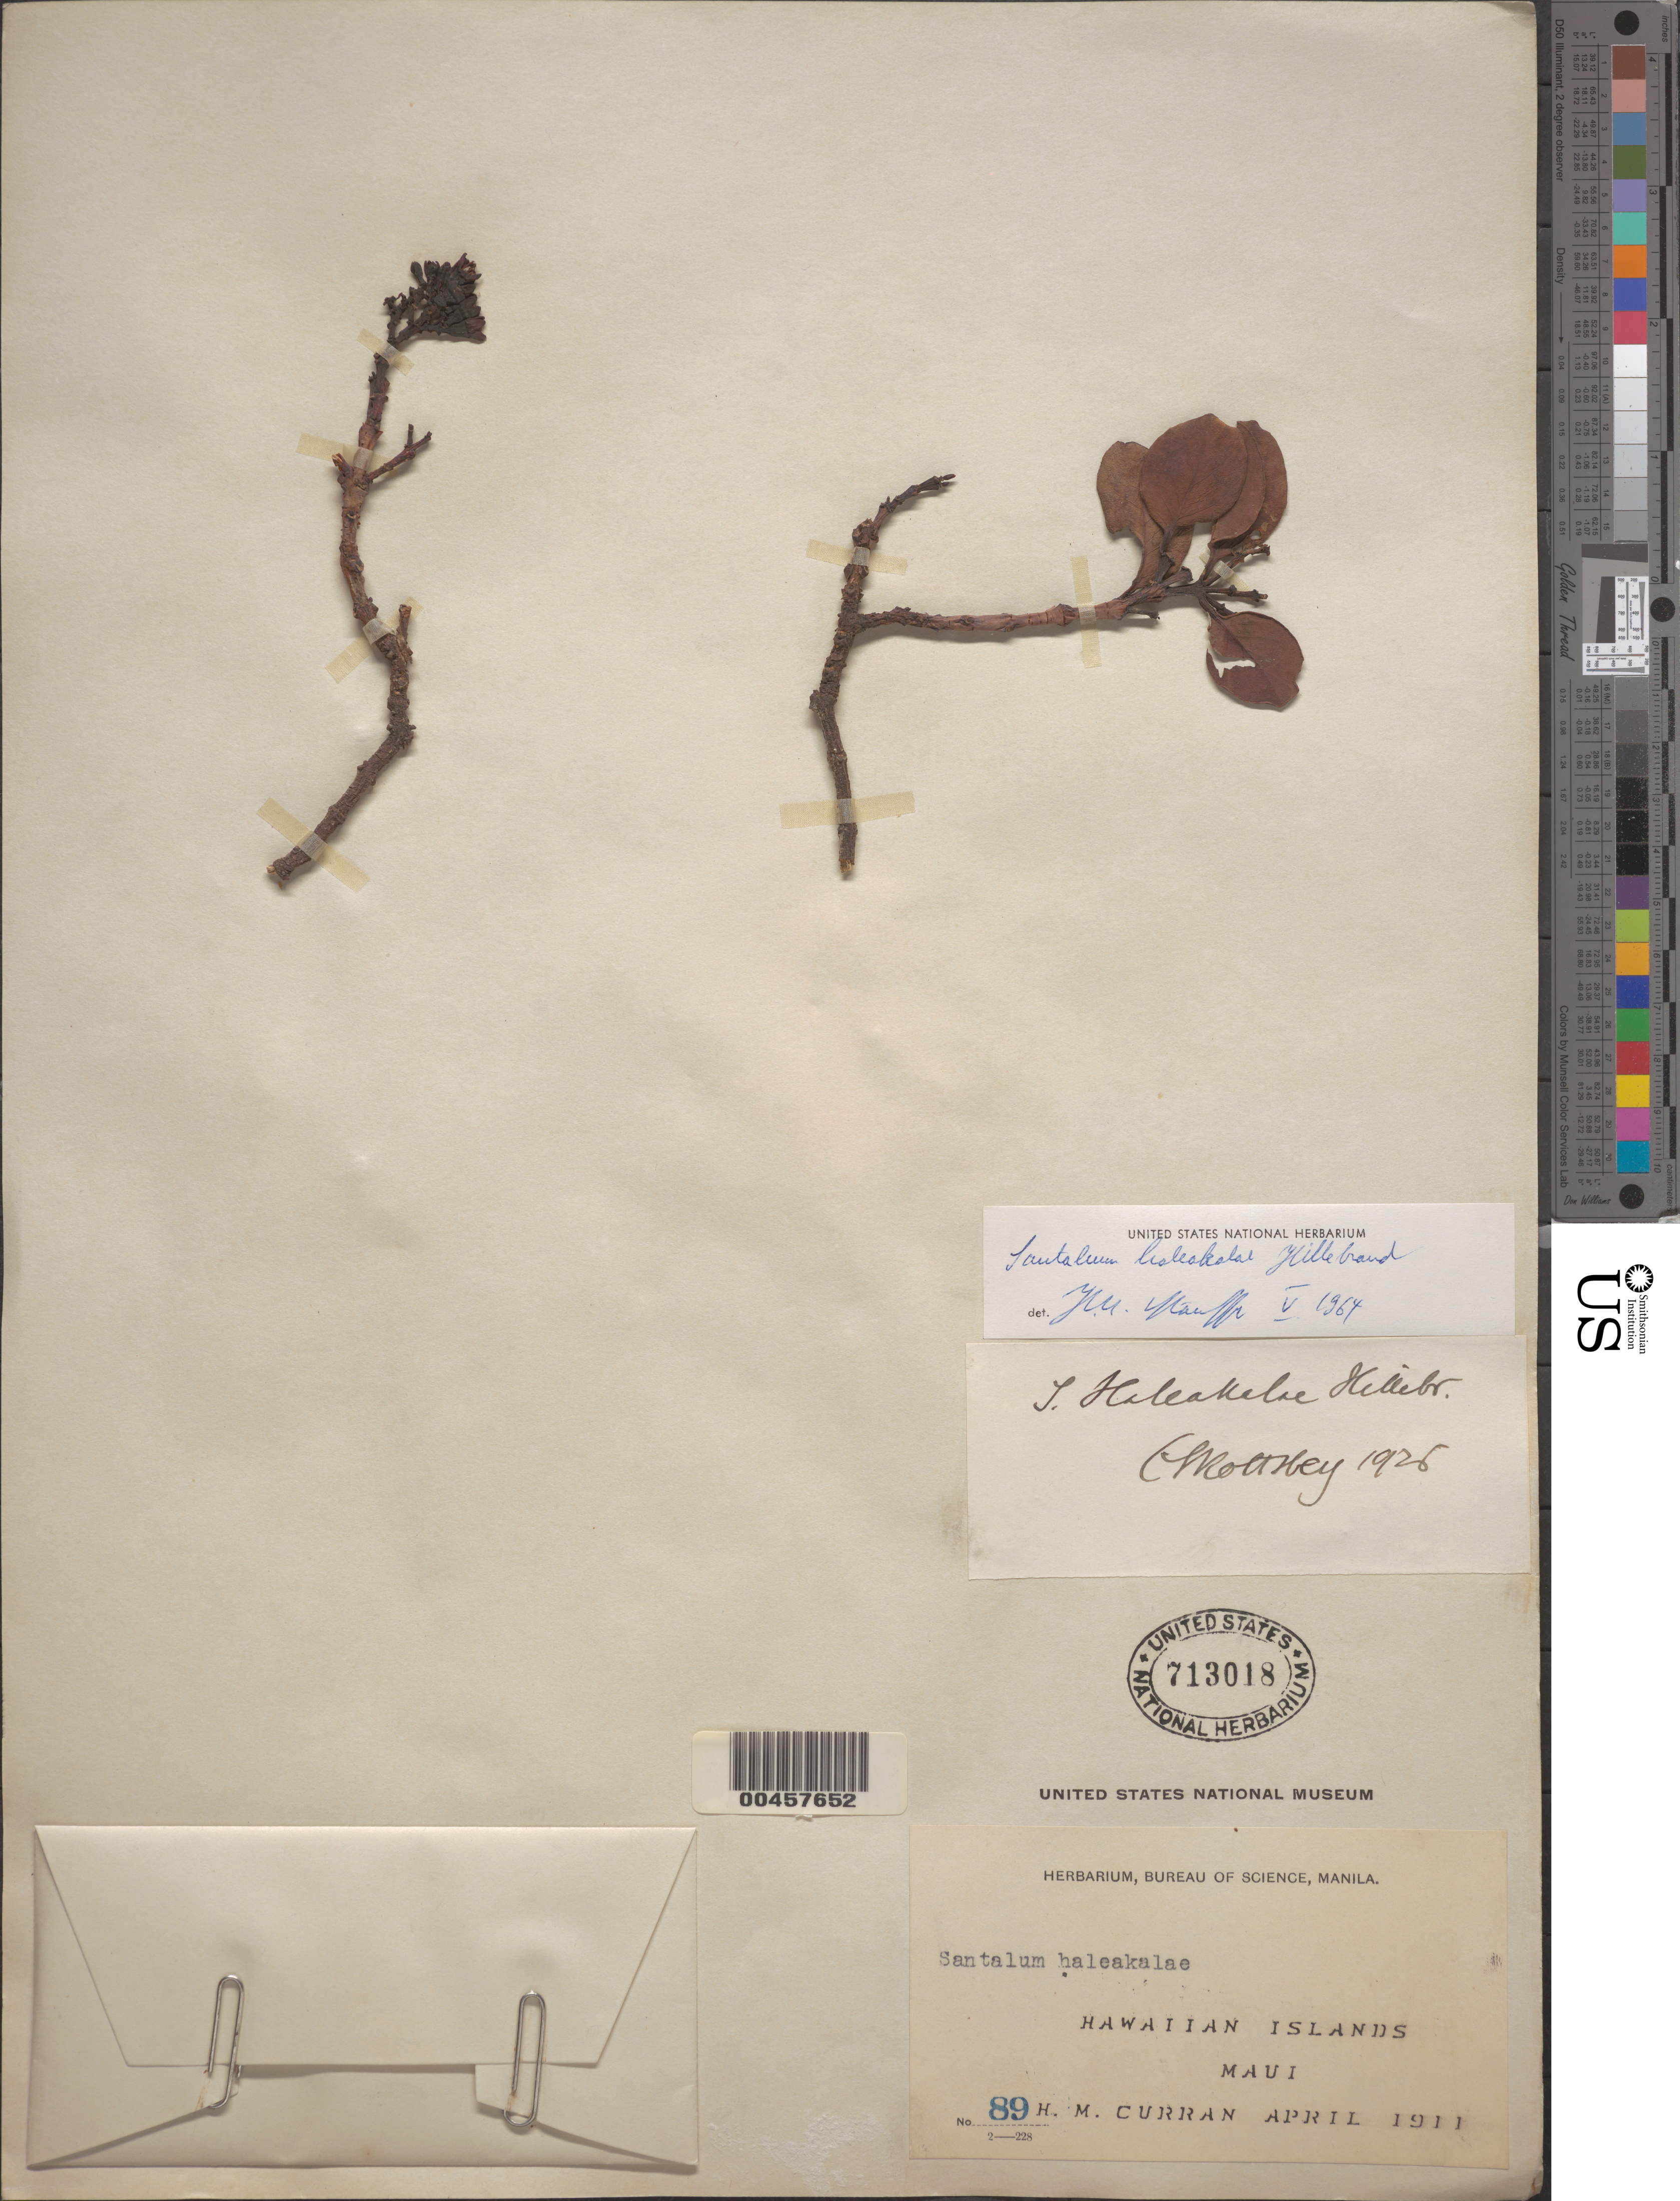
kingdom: Plantae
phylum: Tracheophyta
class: Magnoliopsida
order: Santalales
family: Santalaceae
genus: Santalum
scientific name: Santalum haleakalae var. haleakalae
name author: Hillebr.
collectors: H. M. Curran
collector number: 89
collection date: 1911-04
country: United States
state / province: Hawaii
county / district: Maui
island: Maui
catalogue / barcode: US 713018